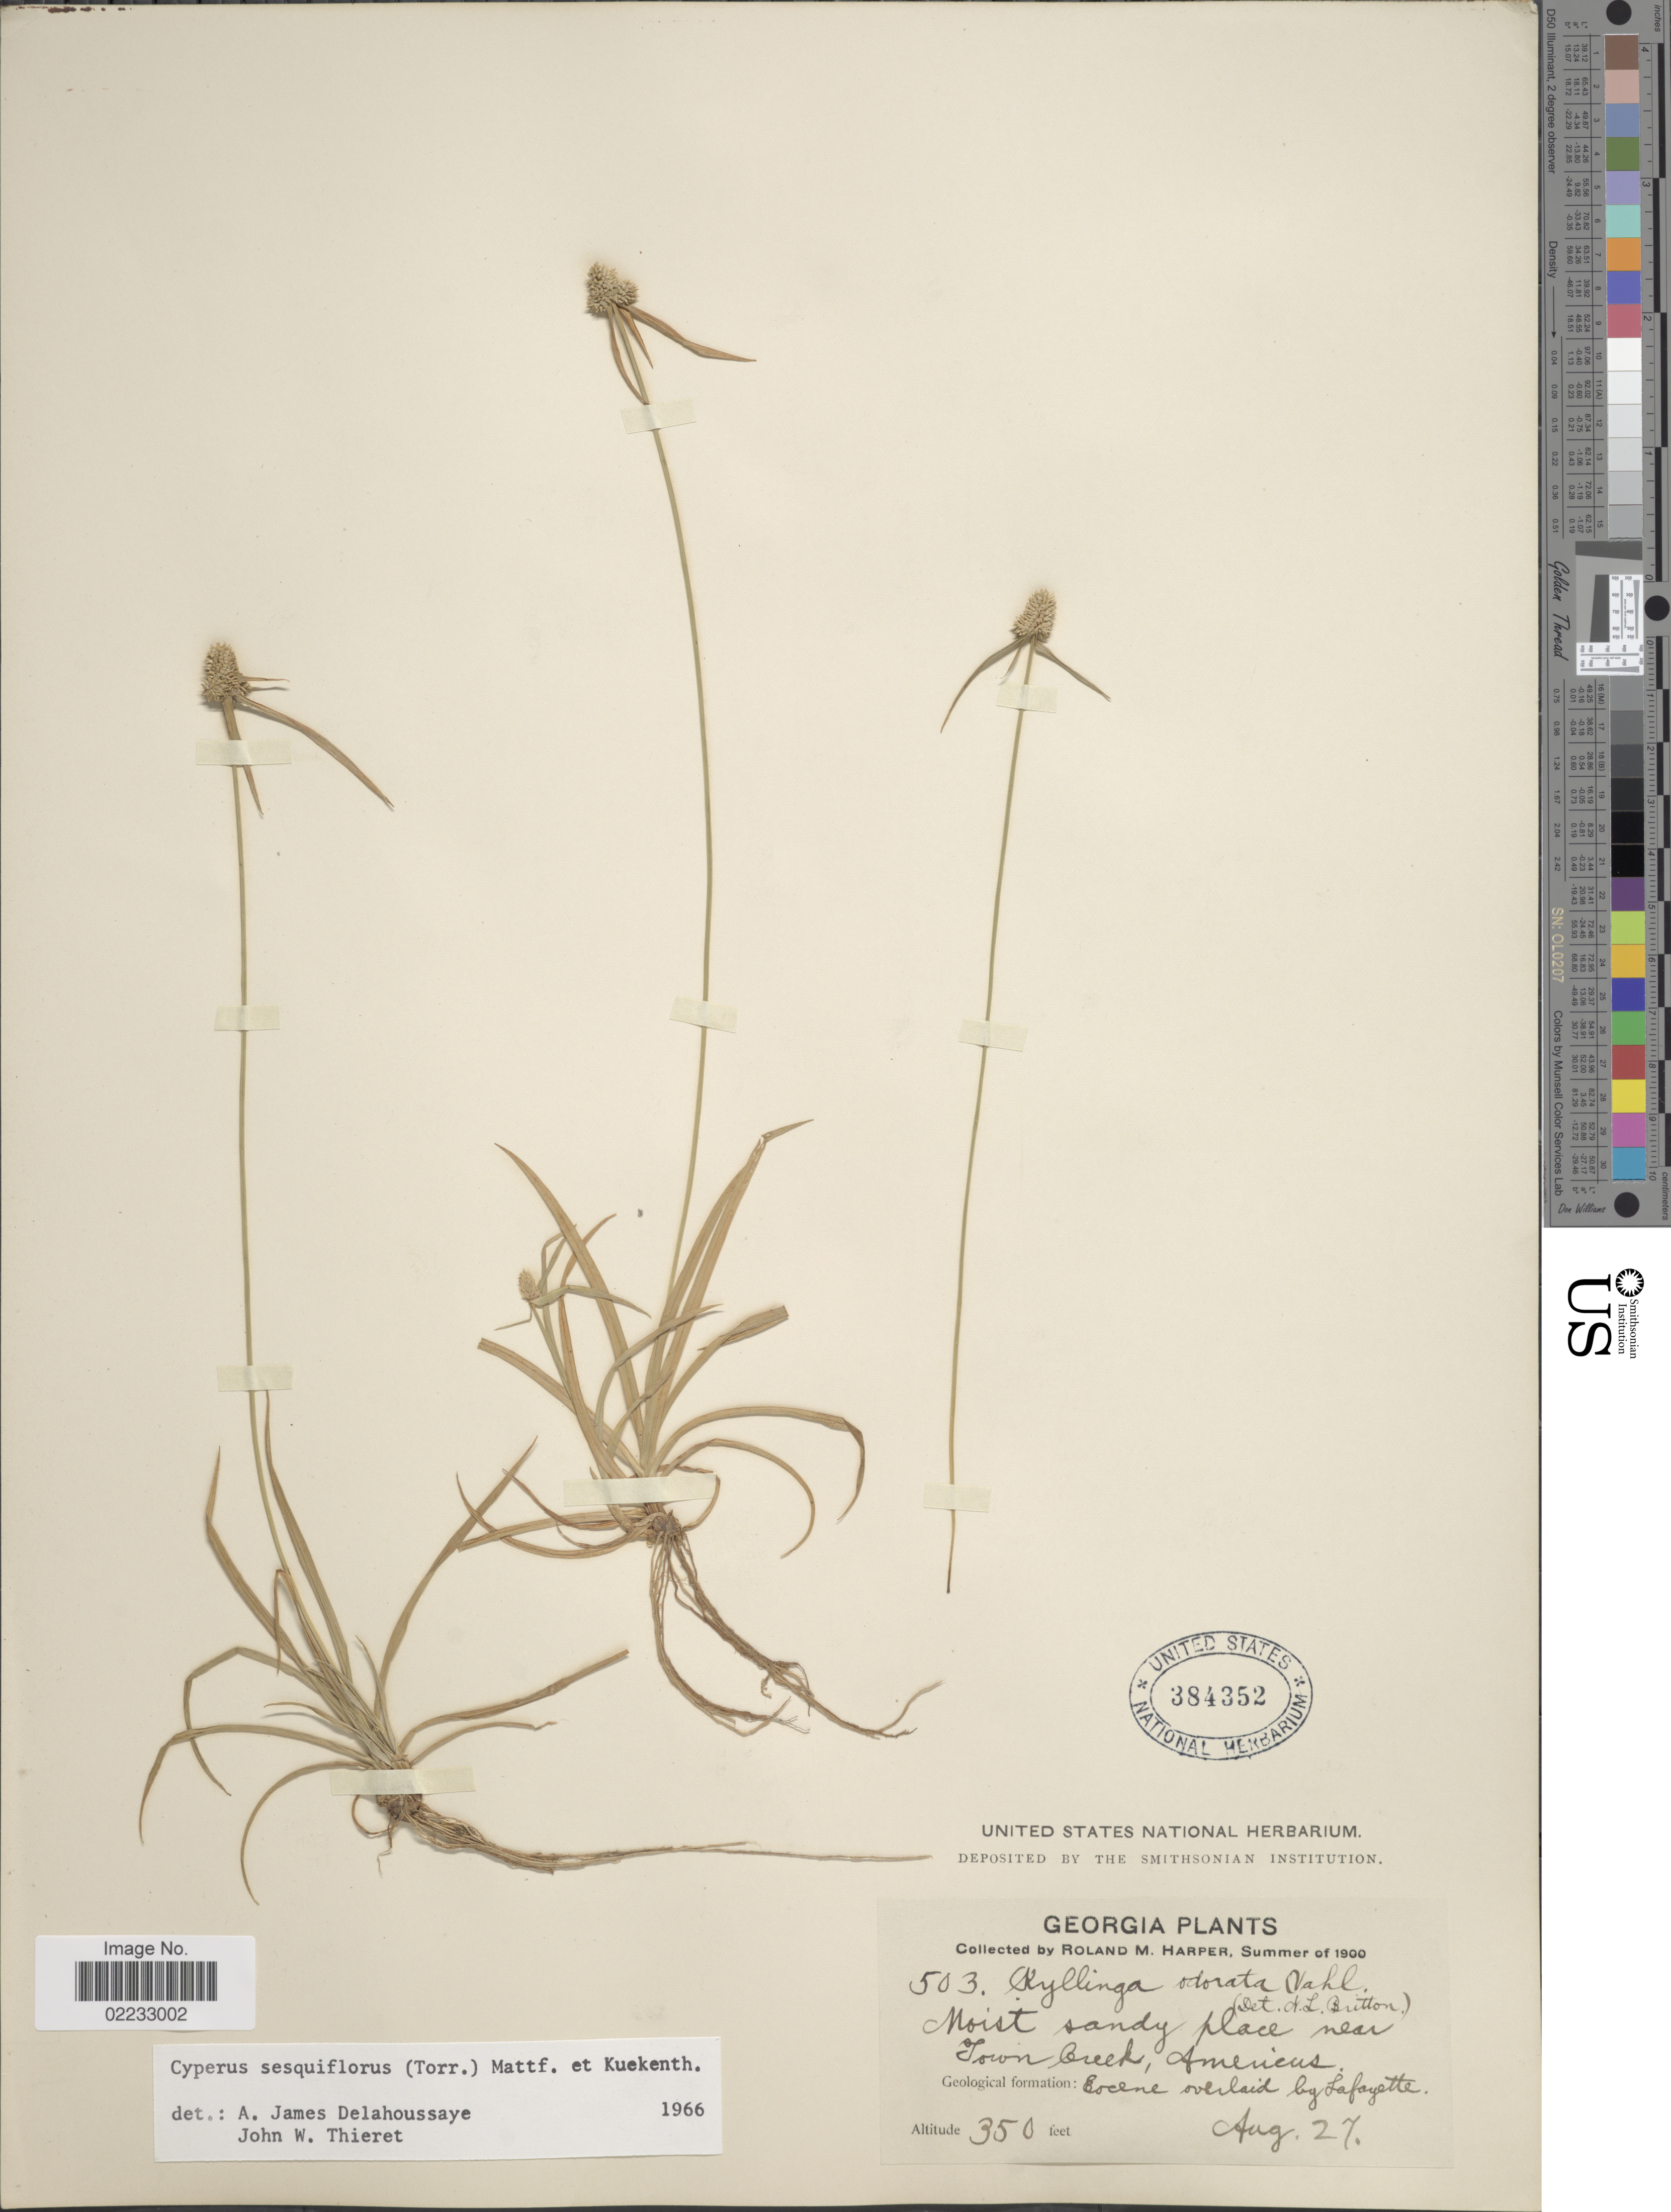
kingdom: Plantae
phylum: Tracheophyta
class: Liliopsida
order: Poales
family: Cyperaceae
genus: Cyperus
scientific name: Cyperus sesquiflorus subsp. sesquiflorus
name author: (Torr.) Mattf. & Kük.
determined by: Strong, M. T., (US), Smithsonian Institution - National Museum of Natural History (UNITED STATES)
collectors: R. M. Harper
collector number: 503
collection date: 1900-08-27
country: United States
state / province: Georgia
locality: Place near Town Creek, Americus, Eocene overlaid by Lafayette.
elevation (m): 107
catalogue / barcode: US 384352